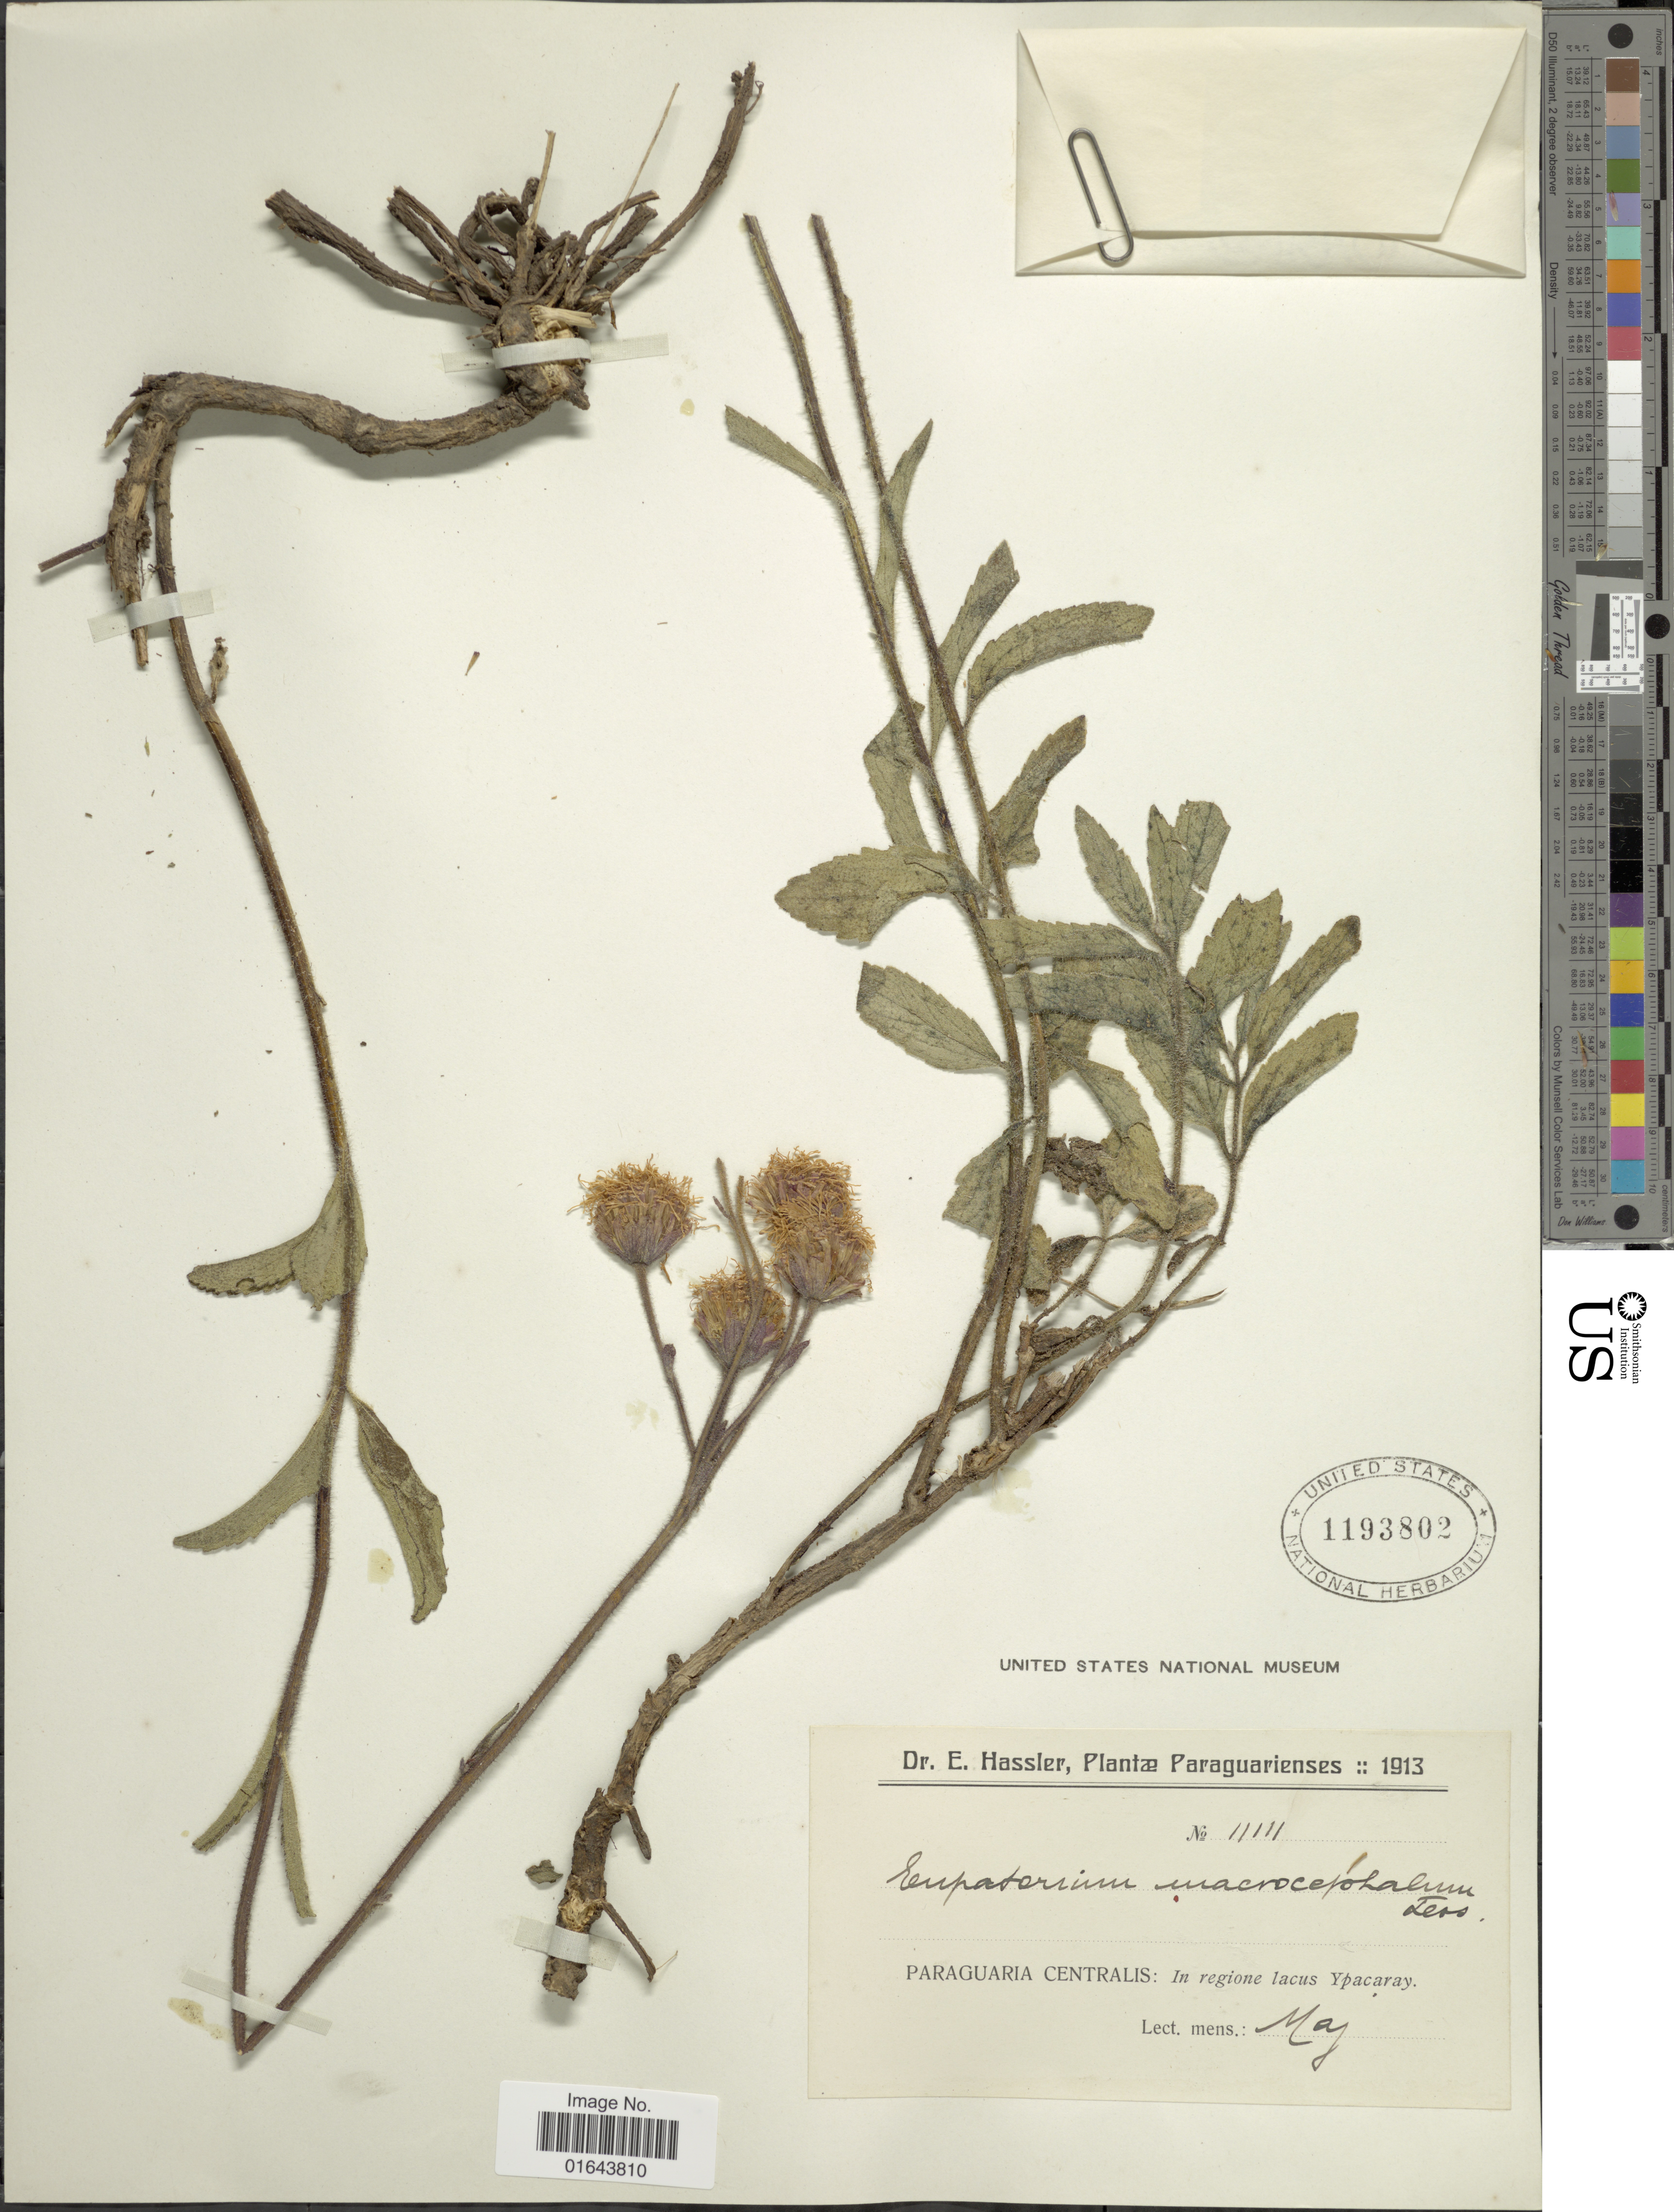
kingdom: Plantae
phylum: Tracheophyta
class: Magnoliopsida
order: Asterales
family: Asteraceae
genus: Campuloclinium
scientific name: Campuloclinium macrocephalum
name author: (Less.) DC.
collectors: E. Hassler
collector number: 11111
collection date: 1913-05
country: Paraguay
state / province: Paraguari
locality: Paraguaria Centralis: In regione lacus Ypacaray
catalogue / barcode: US 1193802